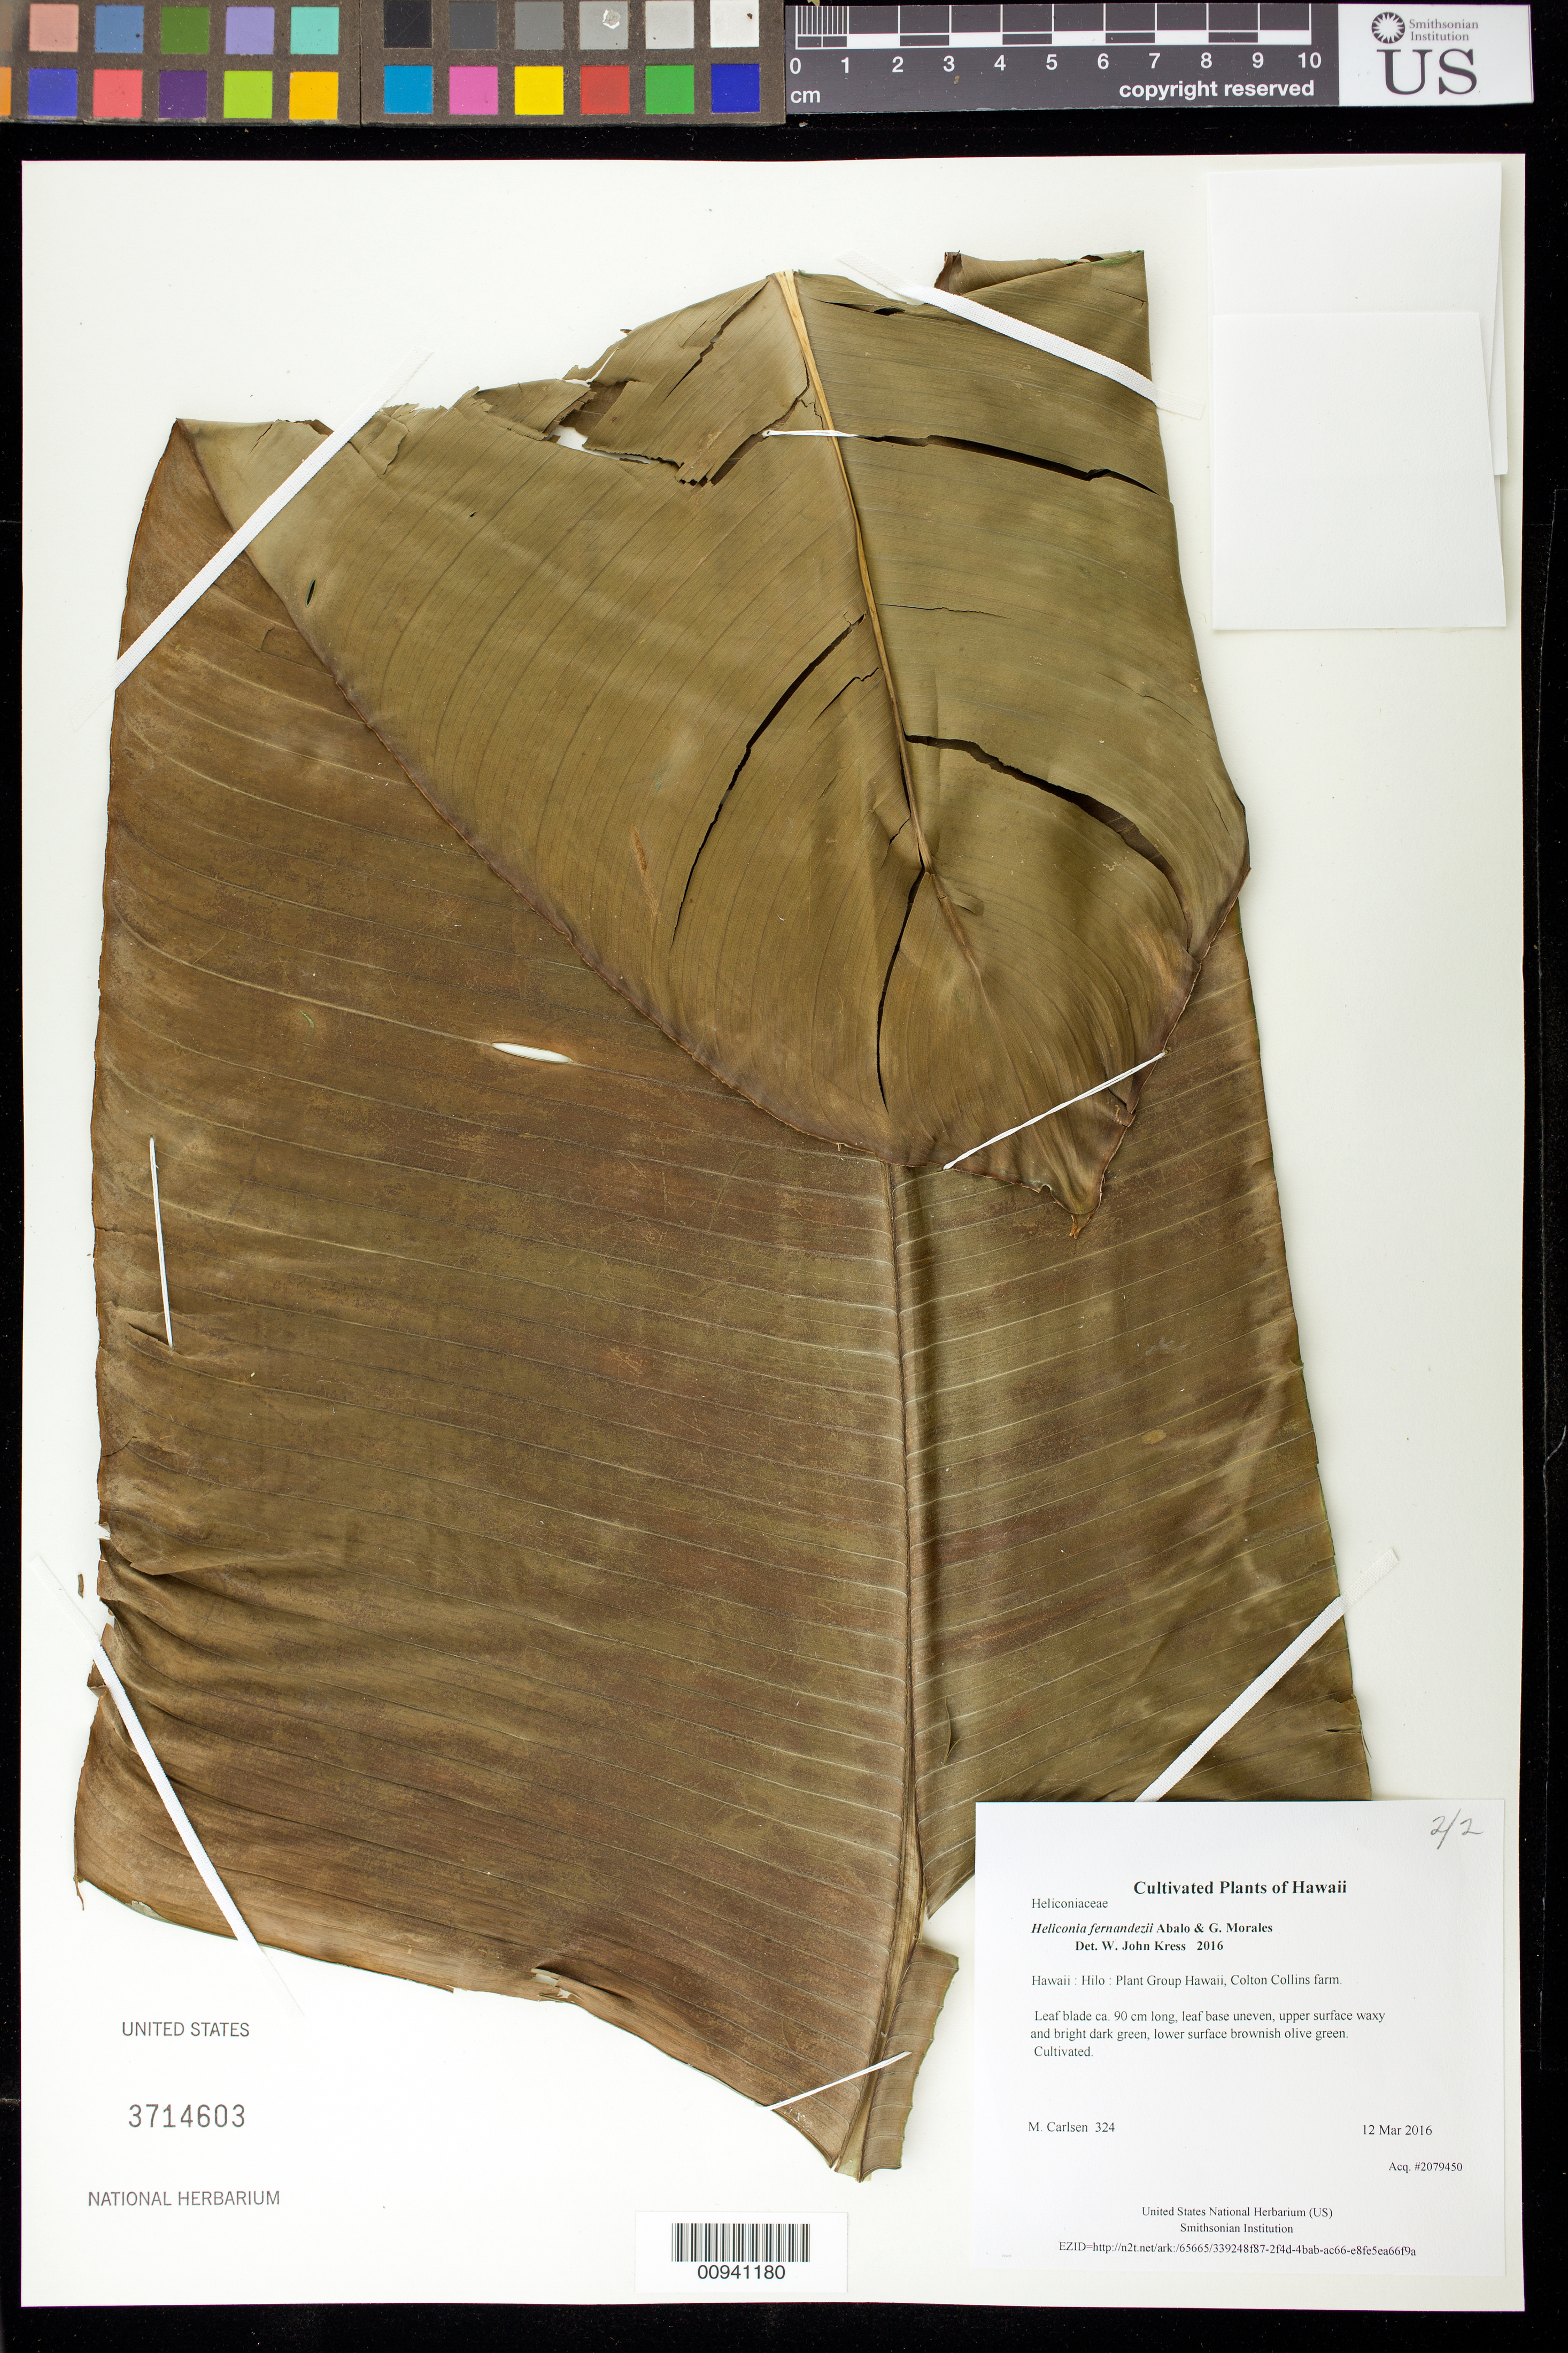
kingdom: Plantae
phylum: Tracheophyta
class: Liliopsida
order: Zingiberales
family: Heliconiaceae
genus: Heliconia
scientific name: Heliconia fernandezii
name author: Abalo & G. Morales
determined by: Kress, W. J., (US), Smithsonian Institution - National Museum of Natural History (UNITED STATES)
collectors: M. M. Carlsen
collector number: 324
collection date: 2016-03-12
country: United States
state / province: Hawaii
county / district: Hawaii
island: Hawaii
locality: Plant Group Hawaii, Colton Collins farm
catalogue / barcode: US 3714603